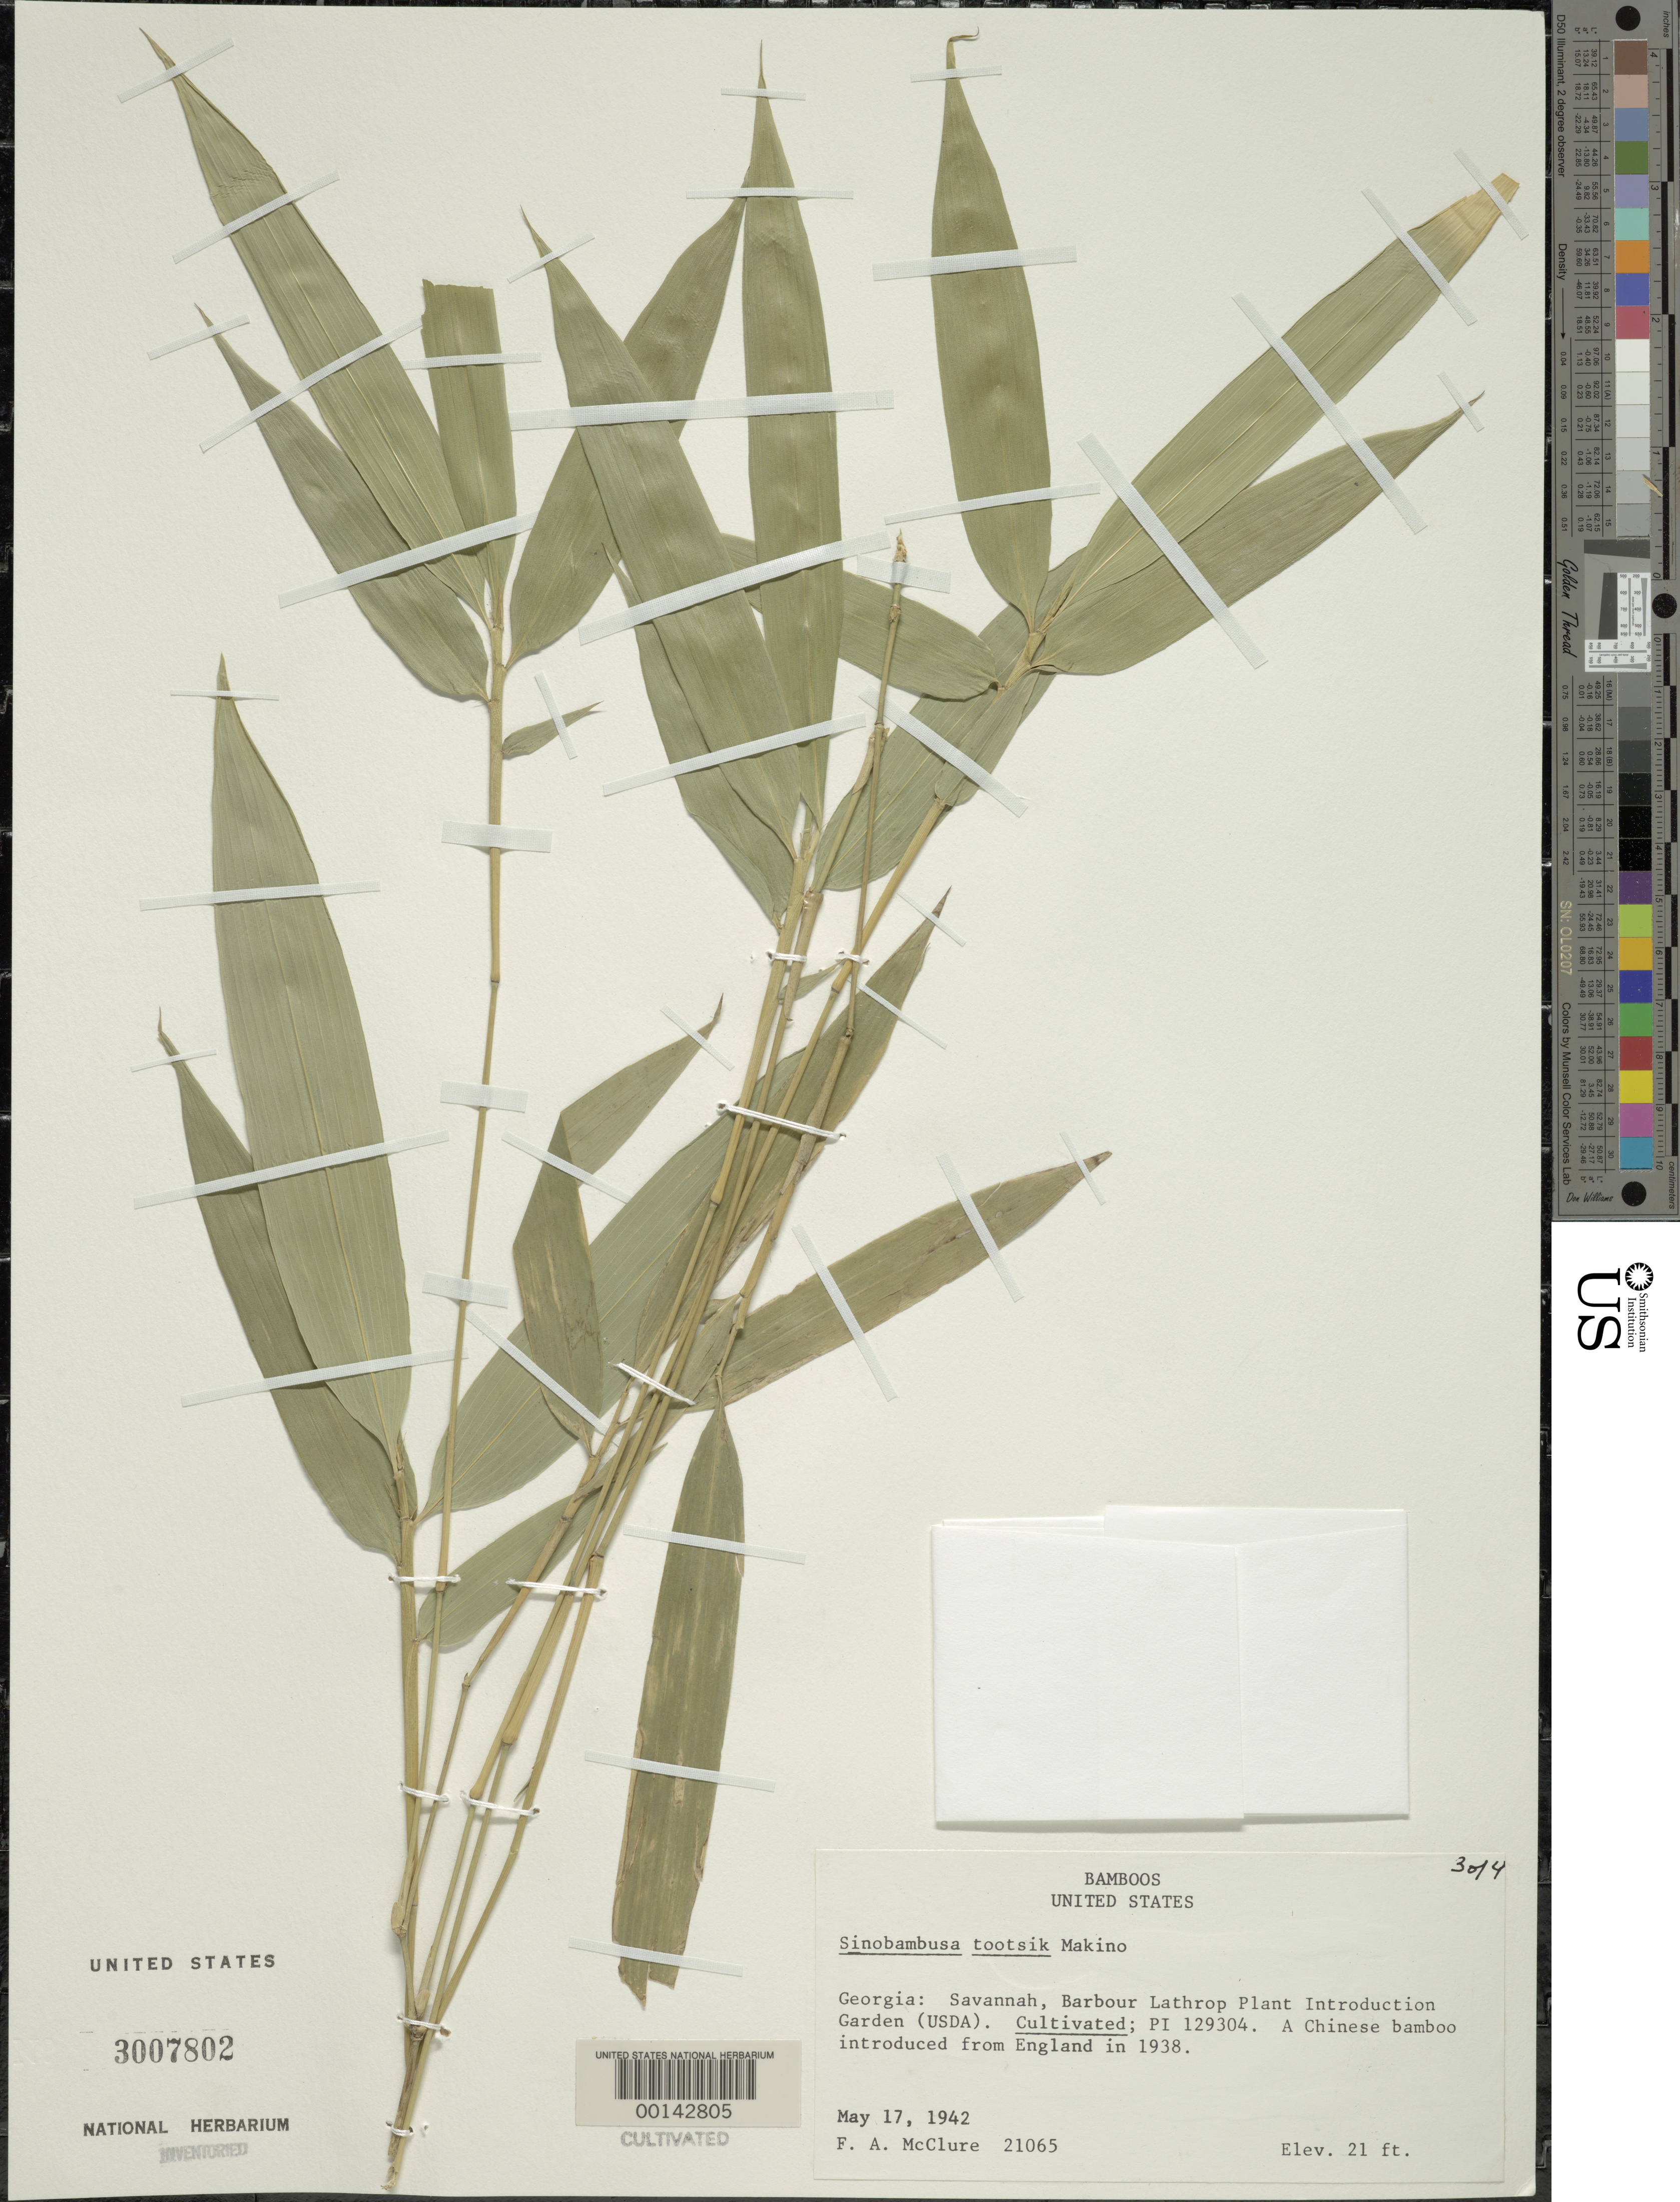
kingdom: Plantae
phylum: Tracheophyta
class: Liliopsida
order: Poales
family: Poaceae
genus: Sinobambusa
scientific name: Sinobambusa tootsik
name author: Makino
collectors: F. A. McClure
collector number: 21065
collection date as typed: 17 May 1942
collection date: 1942-05-17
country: United States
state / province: Georgia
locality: Savannah, Barbour Lathrop Plant Introduction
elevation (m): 6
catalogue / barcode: US 3007802